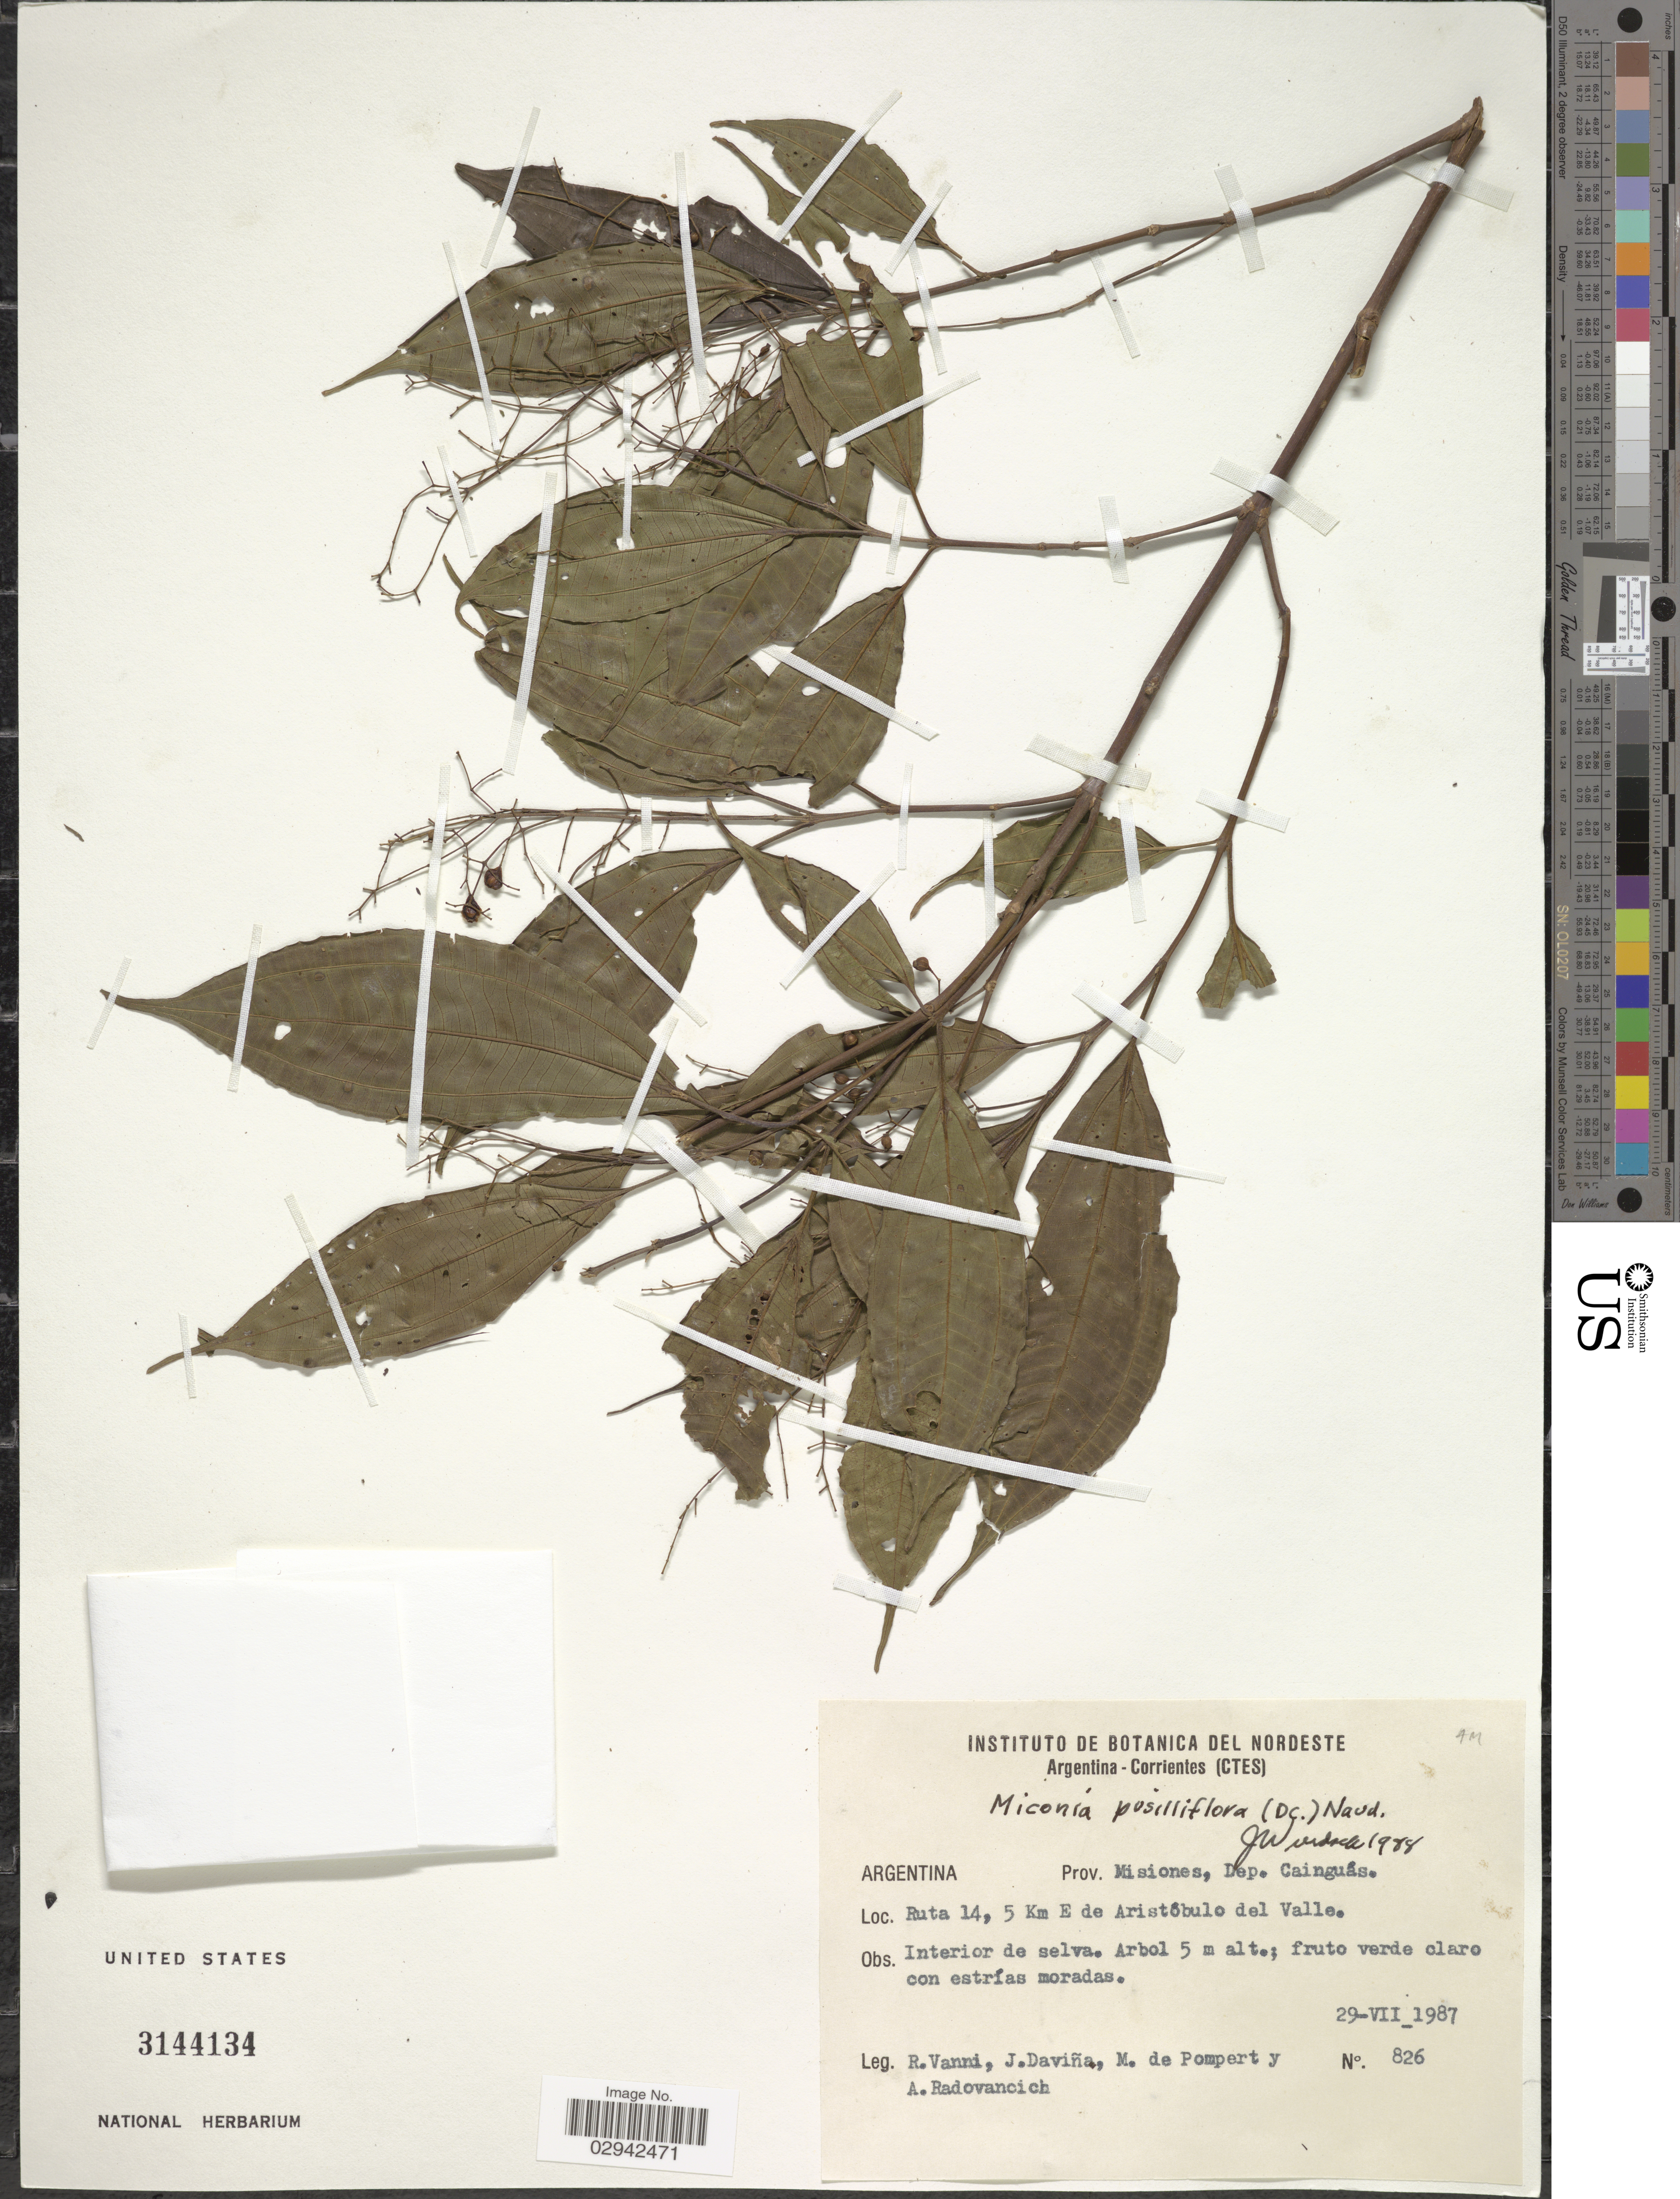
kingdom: Plantae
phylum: Tracheophyta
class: Magnoliopsida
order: Myrtales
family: Melastomataceae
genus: Miconia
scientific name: Miconia pusilliflora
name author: Triana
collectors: R. Vanni, J. Daviña, M. de Pompert & A. Radovancich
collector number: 826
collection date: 1987-07-29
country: Argentina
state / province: Misiones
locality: Prov. Misiones, Dep. Cainguás, Ruta 14, 5 Km E de Aristobulo del Valle.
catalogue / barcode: US 3144134